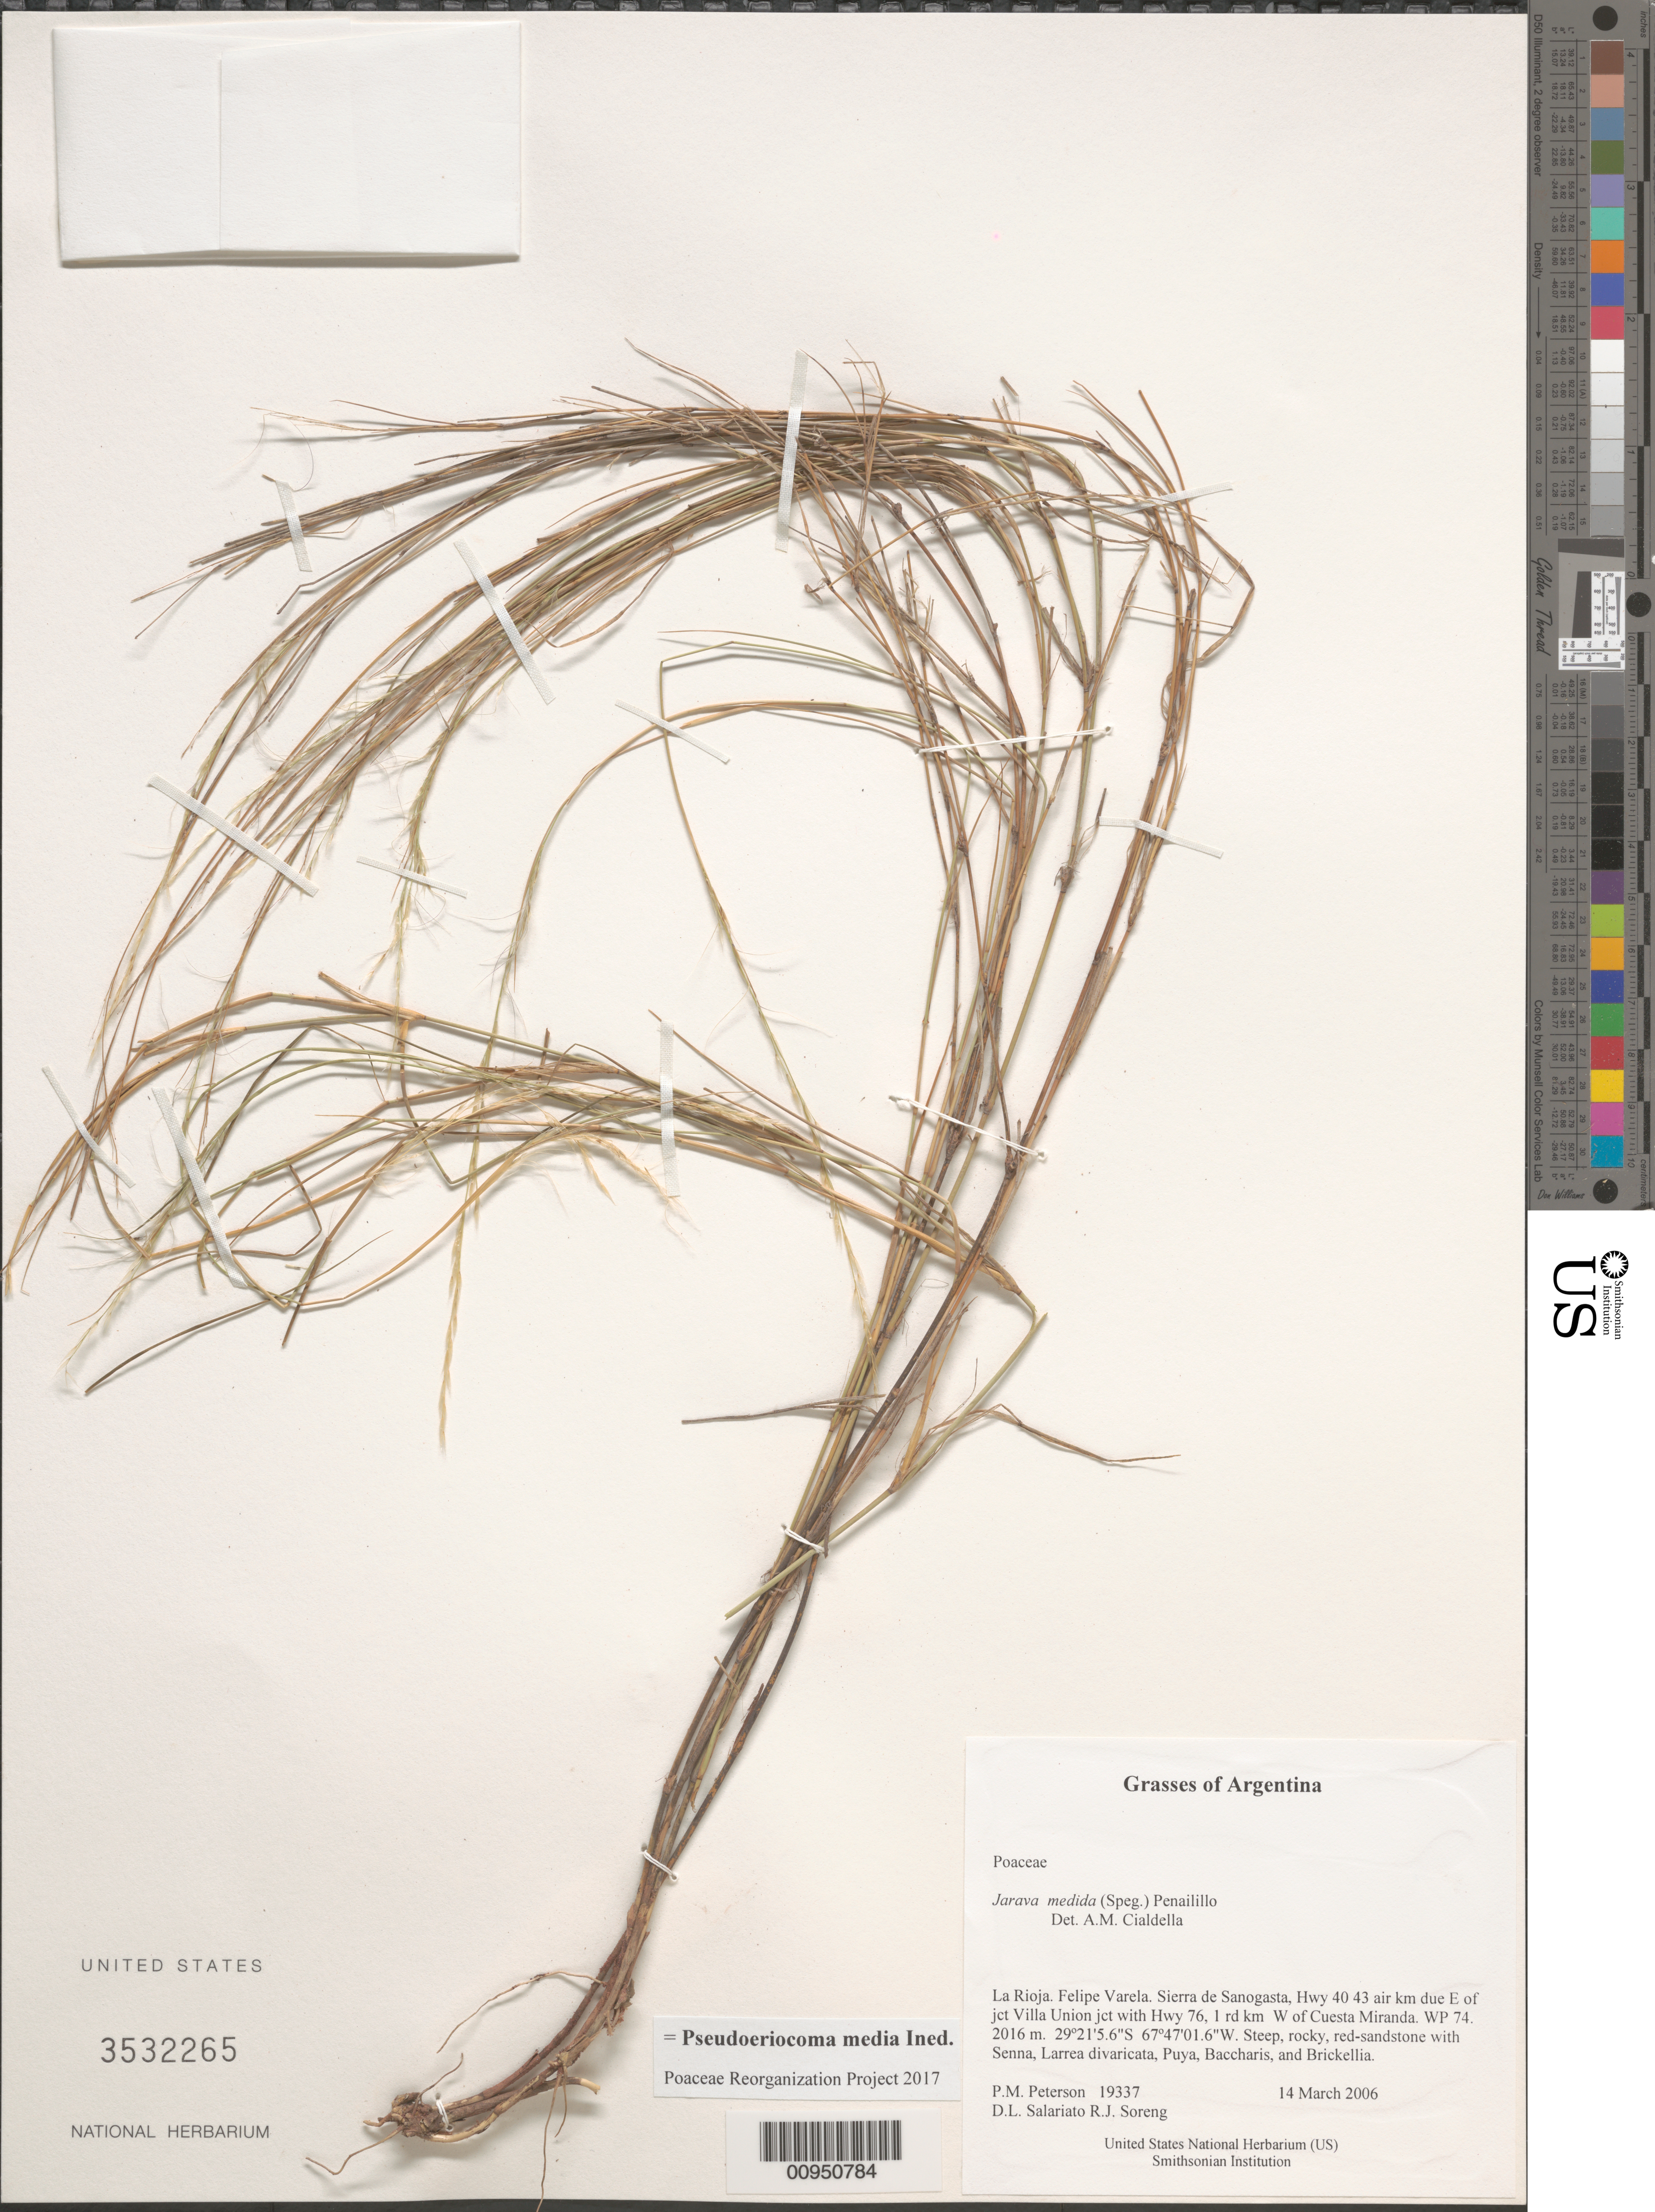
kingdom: Plantae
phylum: Tracheophyta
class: Liliopsida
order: Poales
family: Poaceae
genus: Pseudoeriocoma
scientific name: Pseudoeriocoma media ined.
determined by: Poaceae Reorganization Project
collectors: P. M. Peterson, R. J. Soreng, D. Salariato & A. Panizza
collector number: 19337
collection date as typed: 14 Mar 2006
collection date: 2006-03-14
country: Argentina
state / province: La Rioja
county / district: Felipe Varela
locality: Sierra de Sanogasta, Hwy 40 43 air km due E of jct Villa Union jct with Hwy 76, 1 rd km W of Cuesta Miranda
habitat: Steep, rocky, red-sandstone with Senna, Larrea divaricata, Puya, Baccharis, and Brickellia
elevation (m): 2016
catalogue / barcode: US 3532265